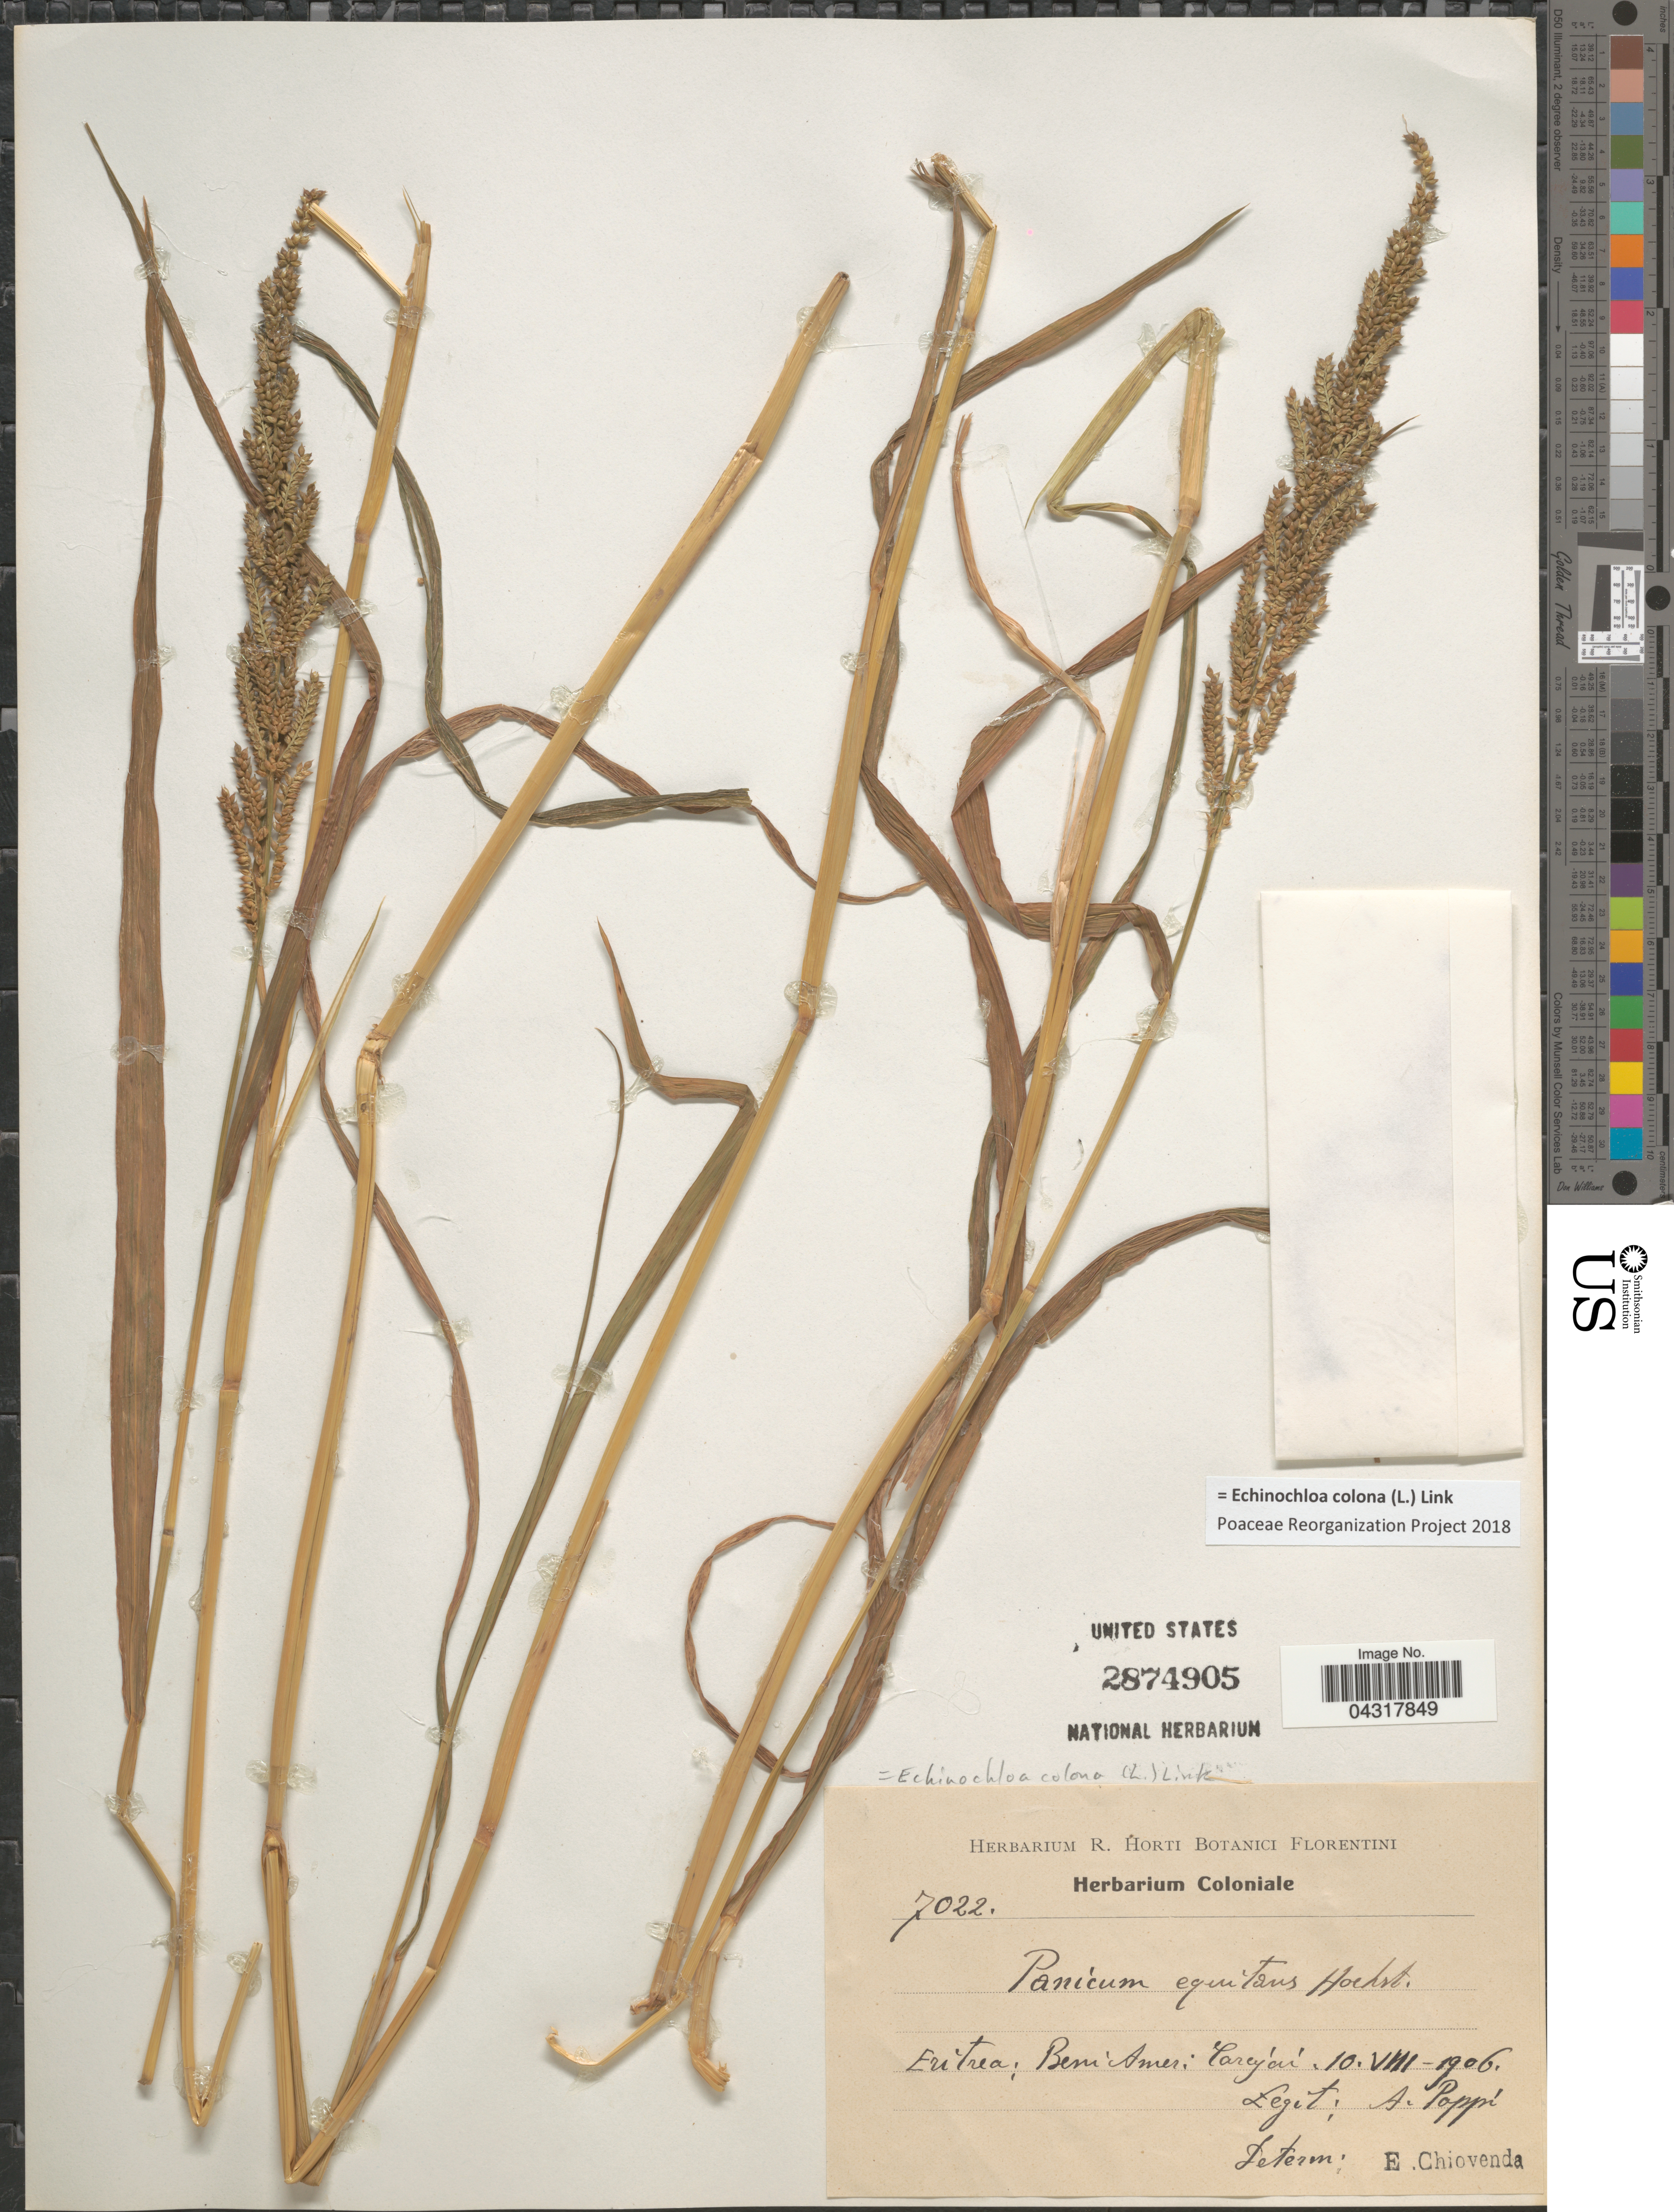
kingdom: Plantae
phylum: Tracheophyta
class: Liliopsida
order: Poales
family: Poaceae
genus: Echinochloa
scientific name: Echinochloa colona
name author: (L.) Link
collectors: A. Poppi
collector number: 7022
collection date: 1906-08-10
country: Eritrea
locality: Beni Amer: Carey'ai [interpreted].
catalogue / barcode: US 2874905